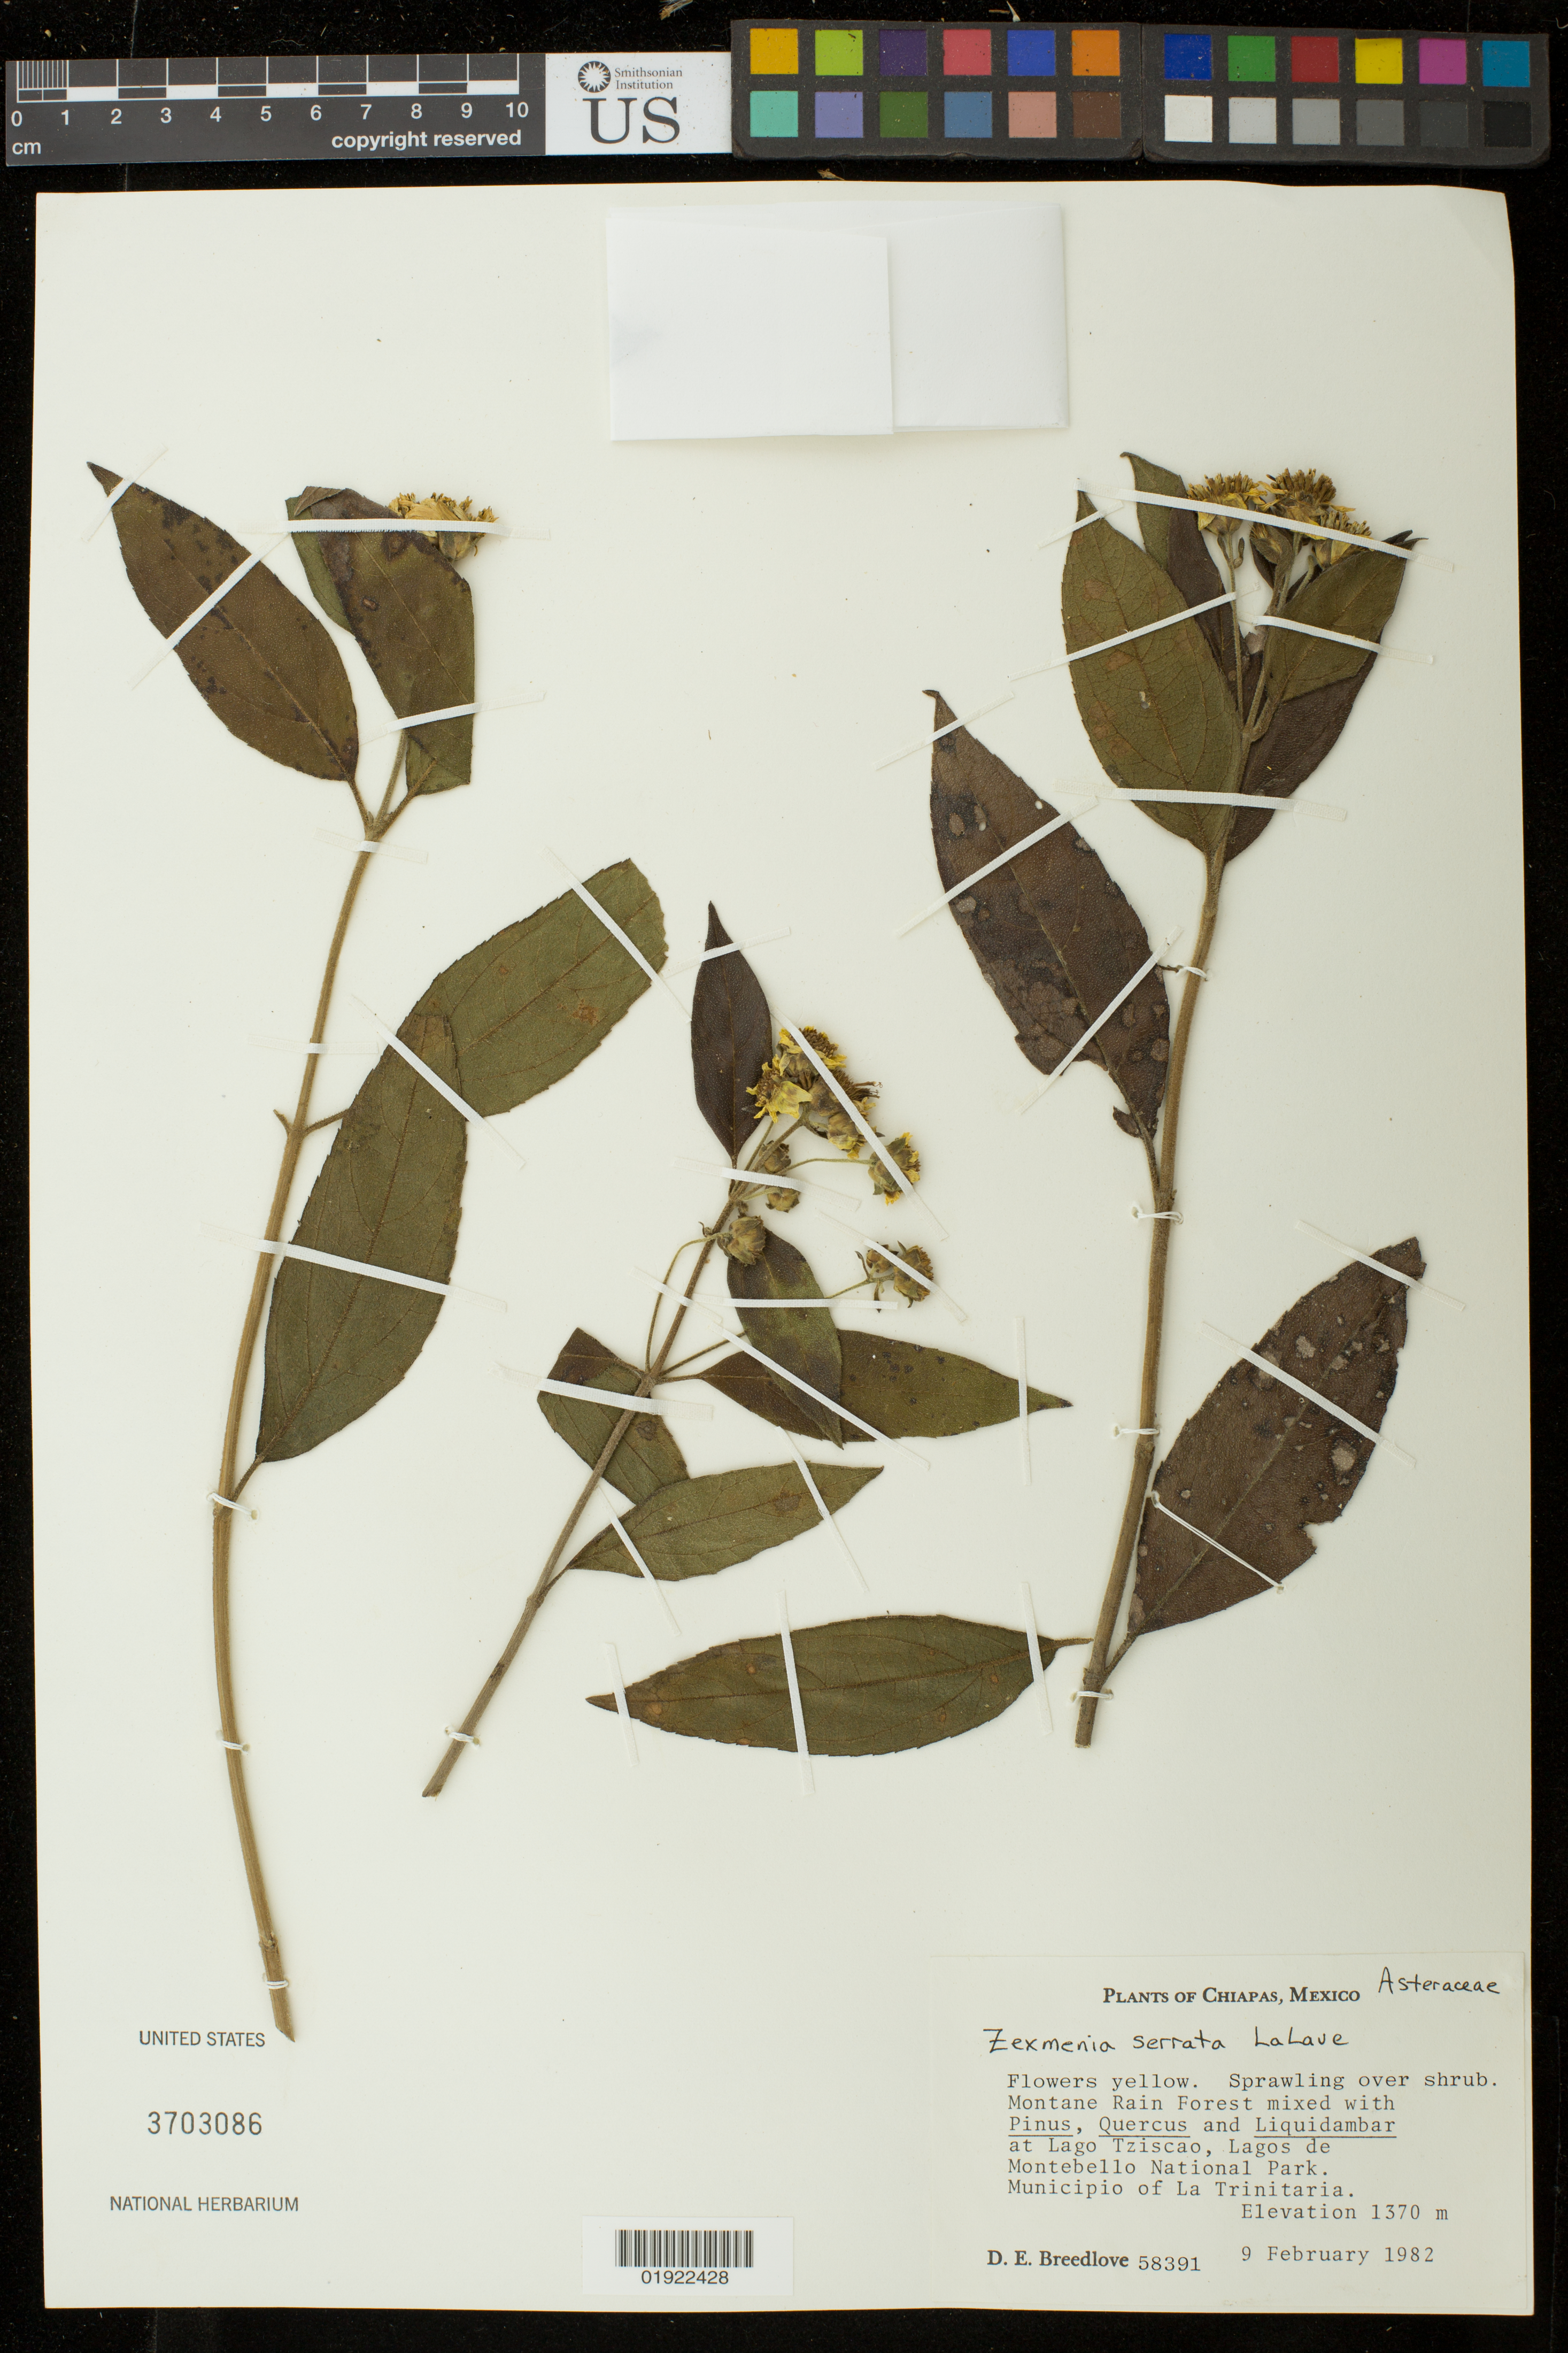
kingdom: Plantae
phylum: Tracheophyta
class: Magnoliopsida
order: Asterales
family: Asteraceae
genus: Zexmenia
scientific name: Zexmenia serrata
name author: La Llave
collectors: D. E. Breedlove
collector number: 58391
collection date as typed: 9 February 1982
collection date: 1982-02-09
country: Mexico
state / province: Chiapas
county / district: La Trinitaria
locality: at Lago Tziscao, Lagos de Montebello National Park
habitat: montane rain forest mixed with Pinus, Quercus and Liquidambar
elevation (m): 1370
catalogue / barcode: US 3703086